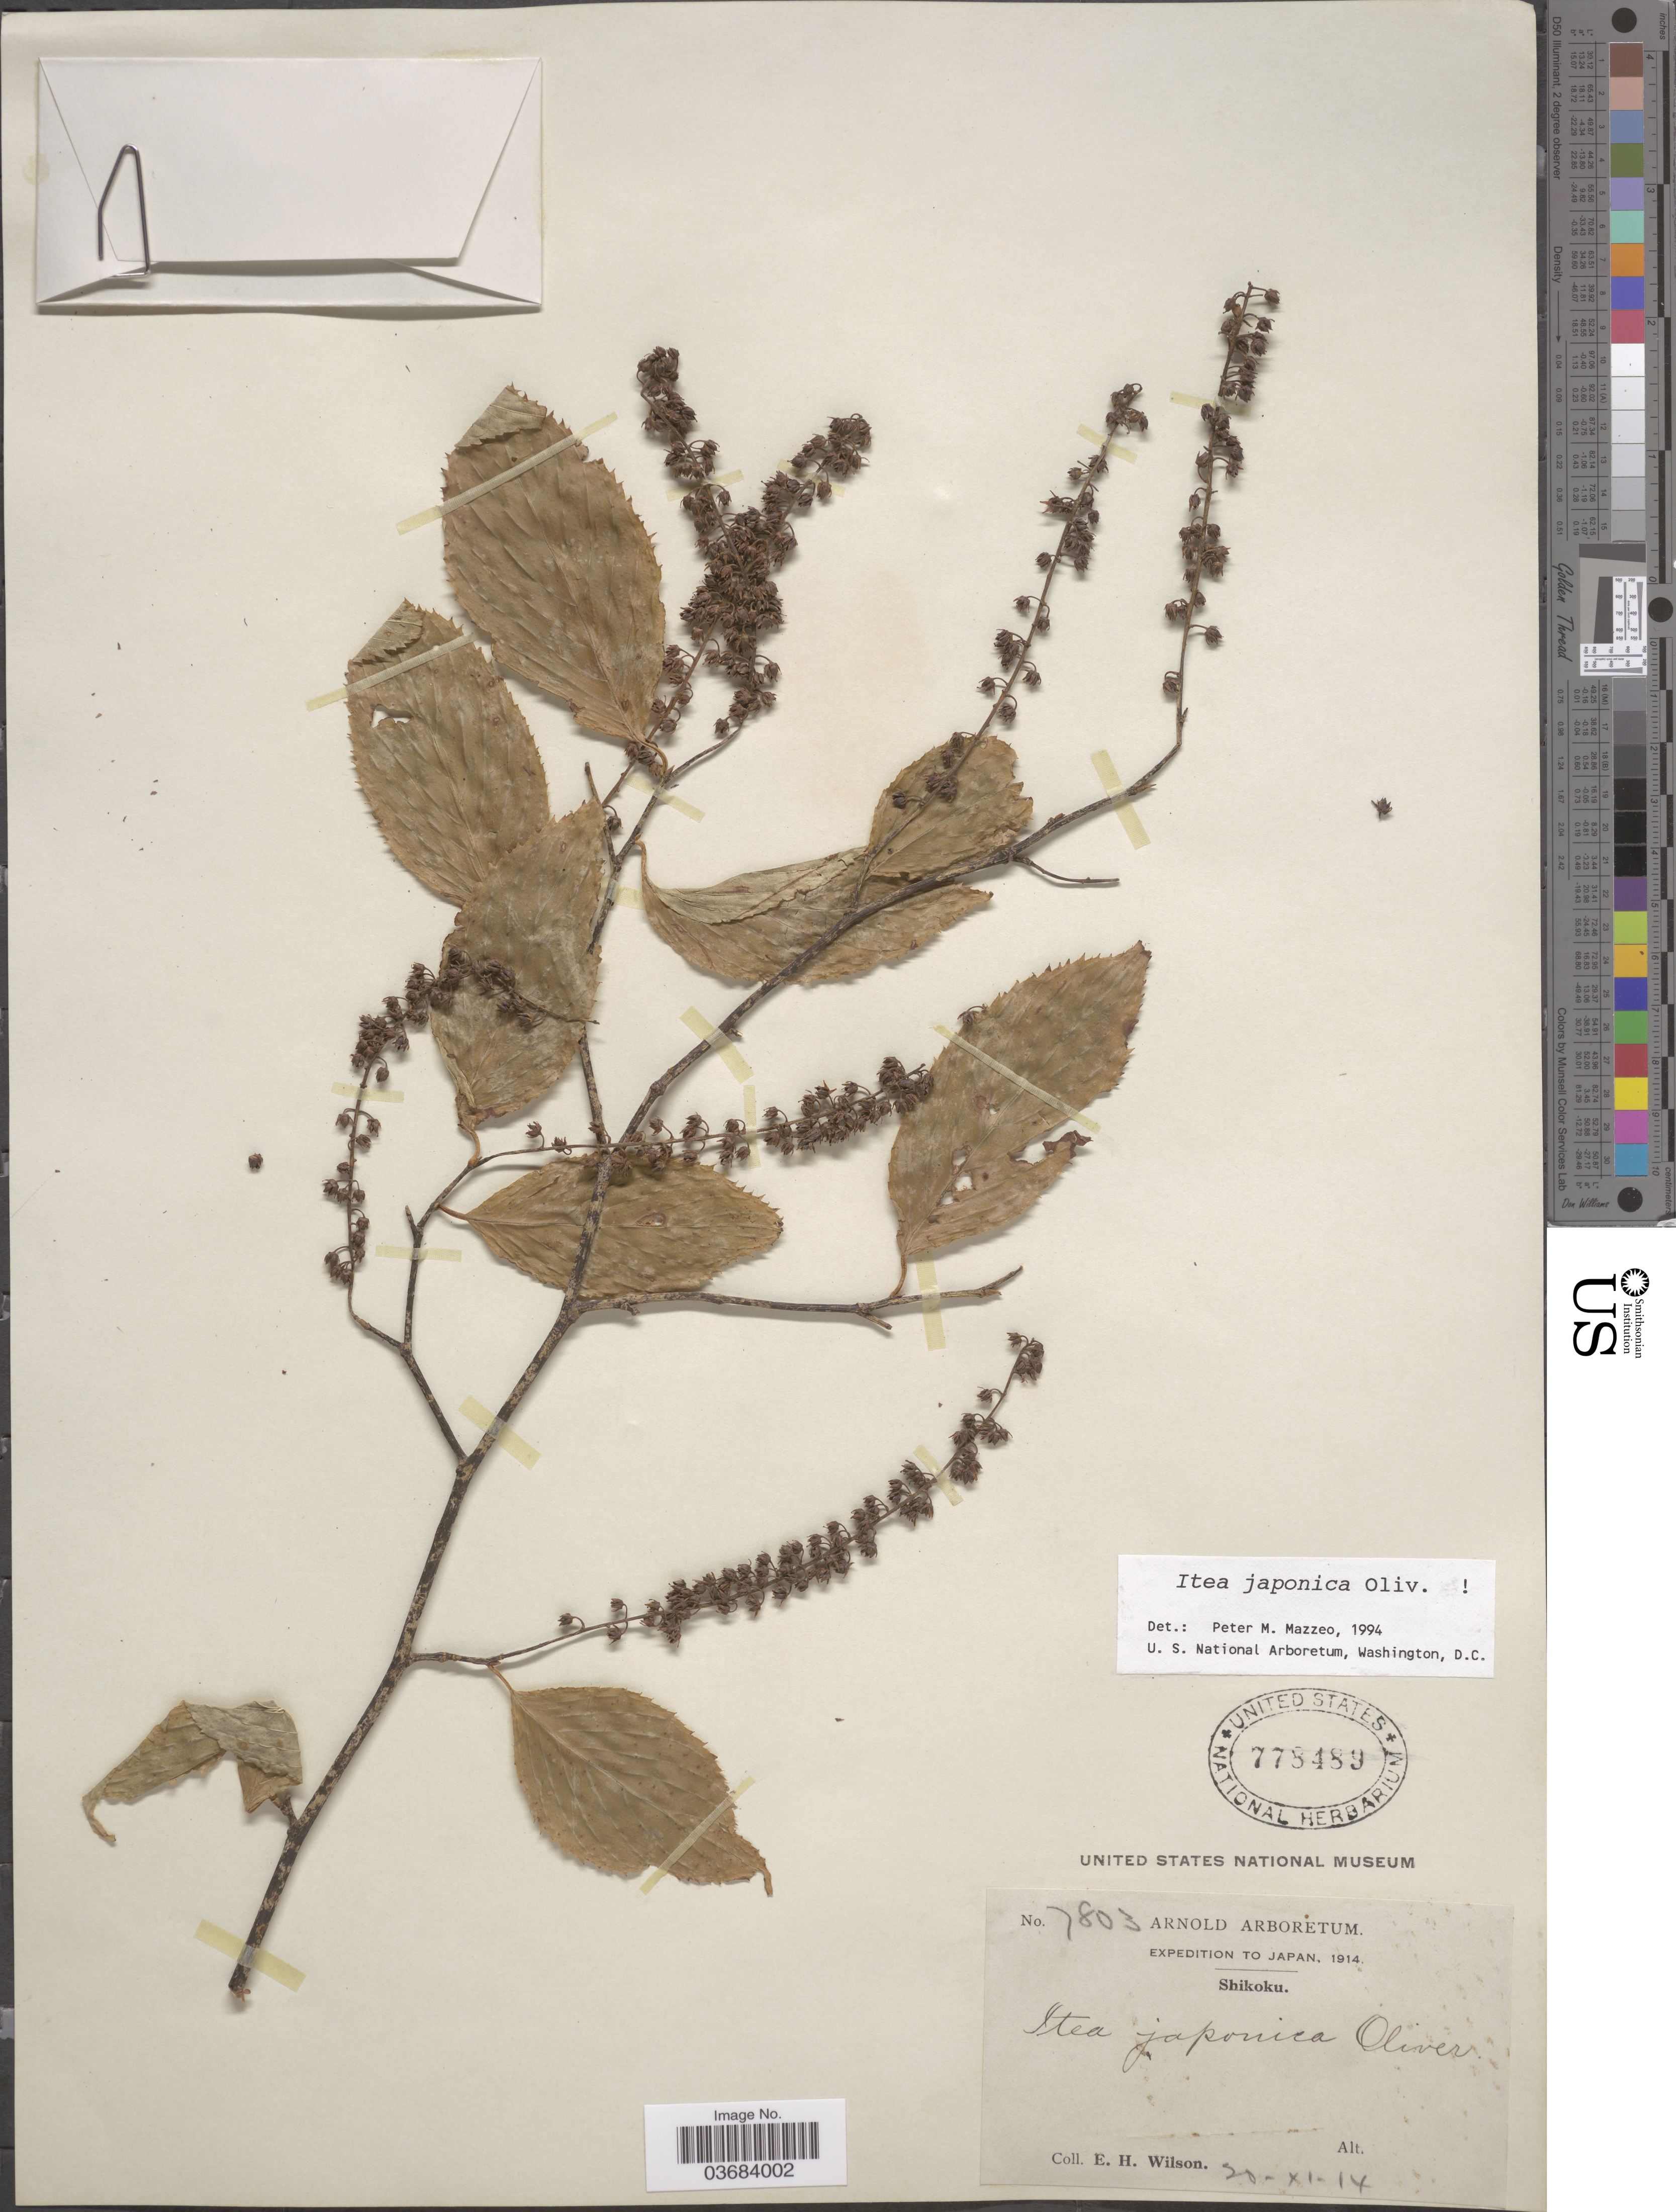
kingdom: Plantae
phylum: Tracheophyta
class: Magnoliopsida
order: Saxifragales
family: Iteaceae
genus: Itea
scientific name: Itea japonica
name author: Oliv.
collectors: E. Wilson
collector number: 7803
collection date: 1914-11-20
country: Japan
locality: Expedition to Japan. Shikoku.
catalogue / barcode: US 778489